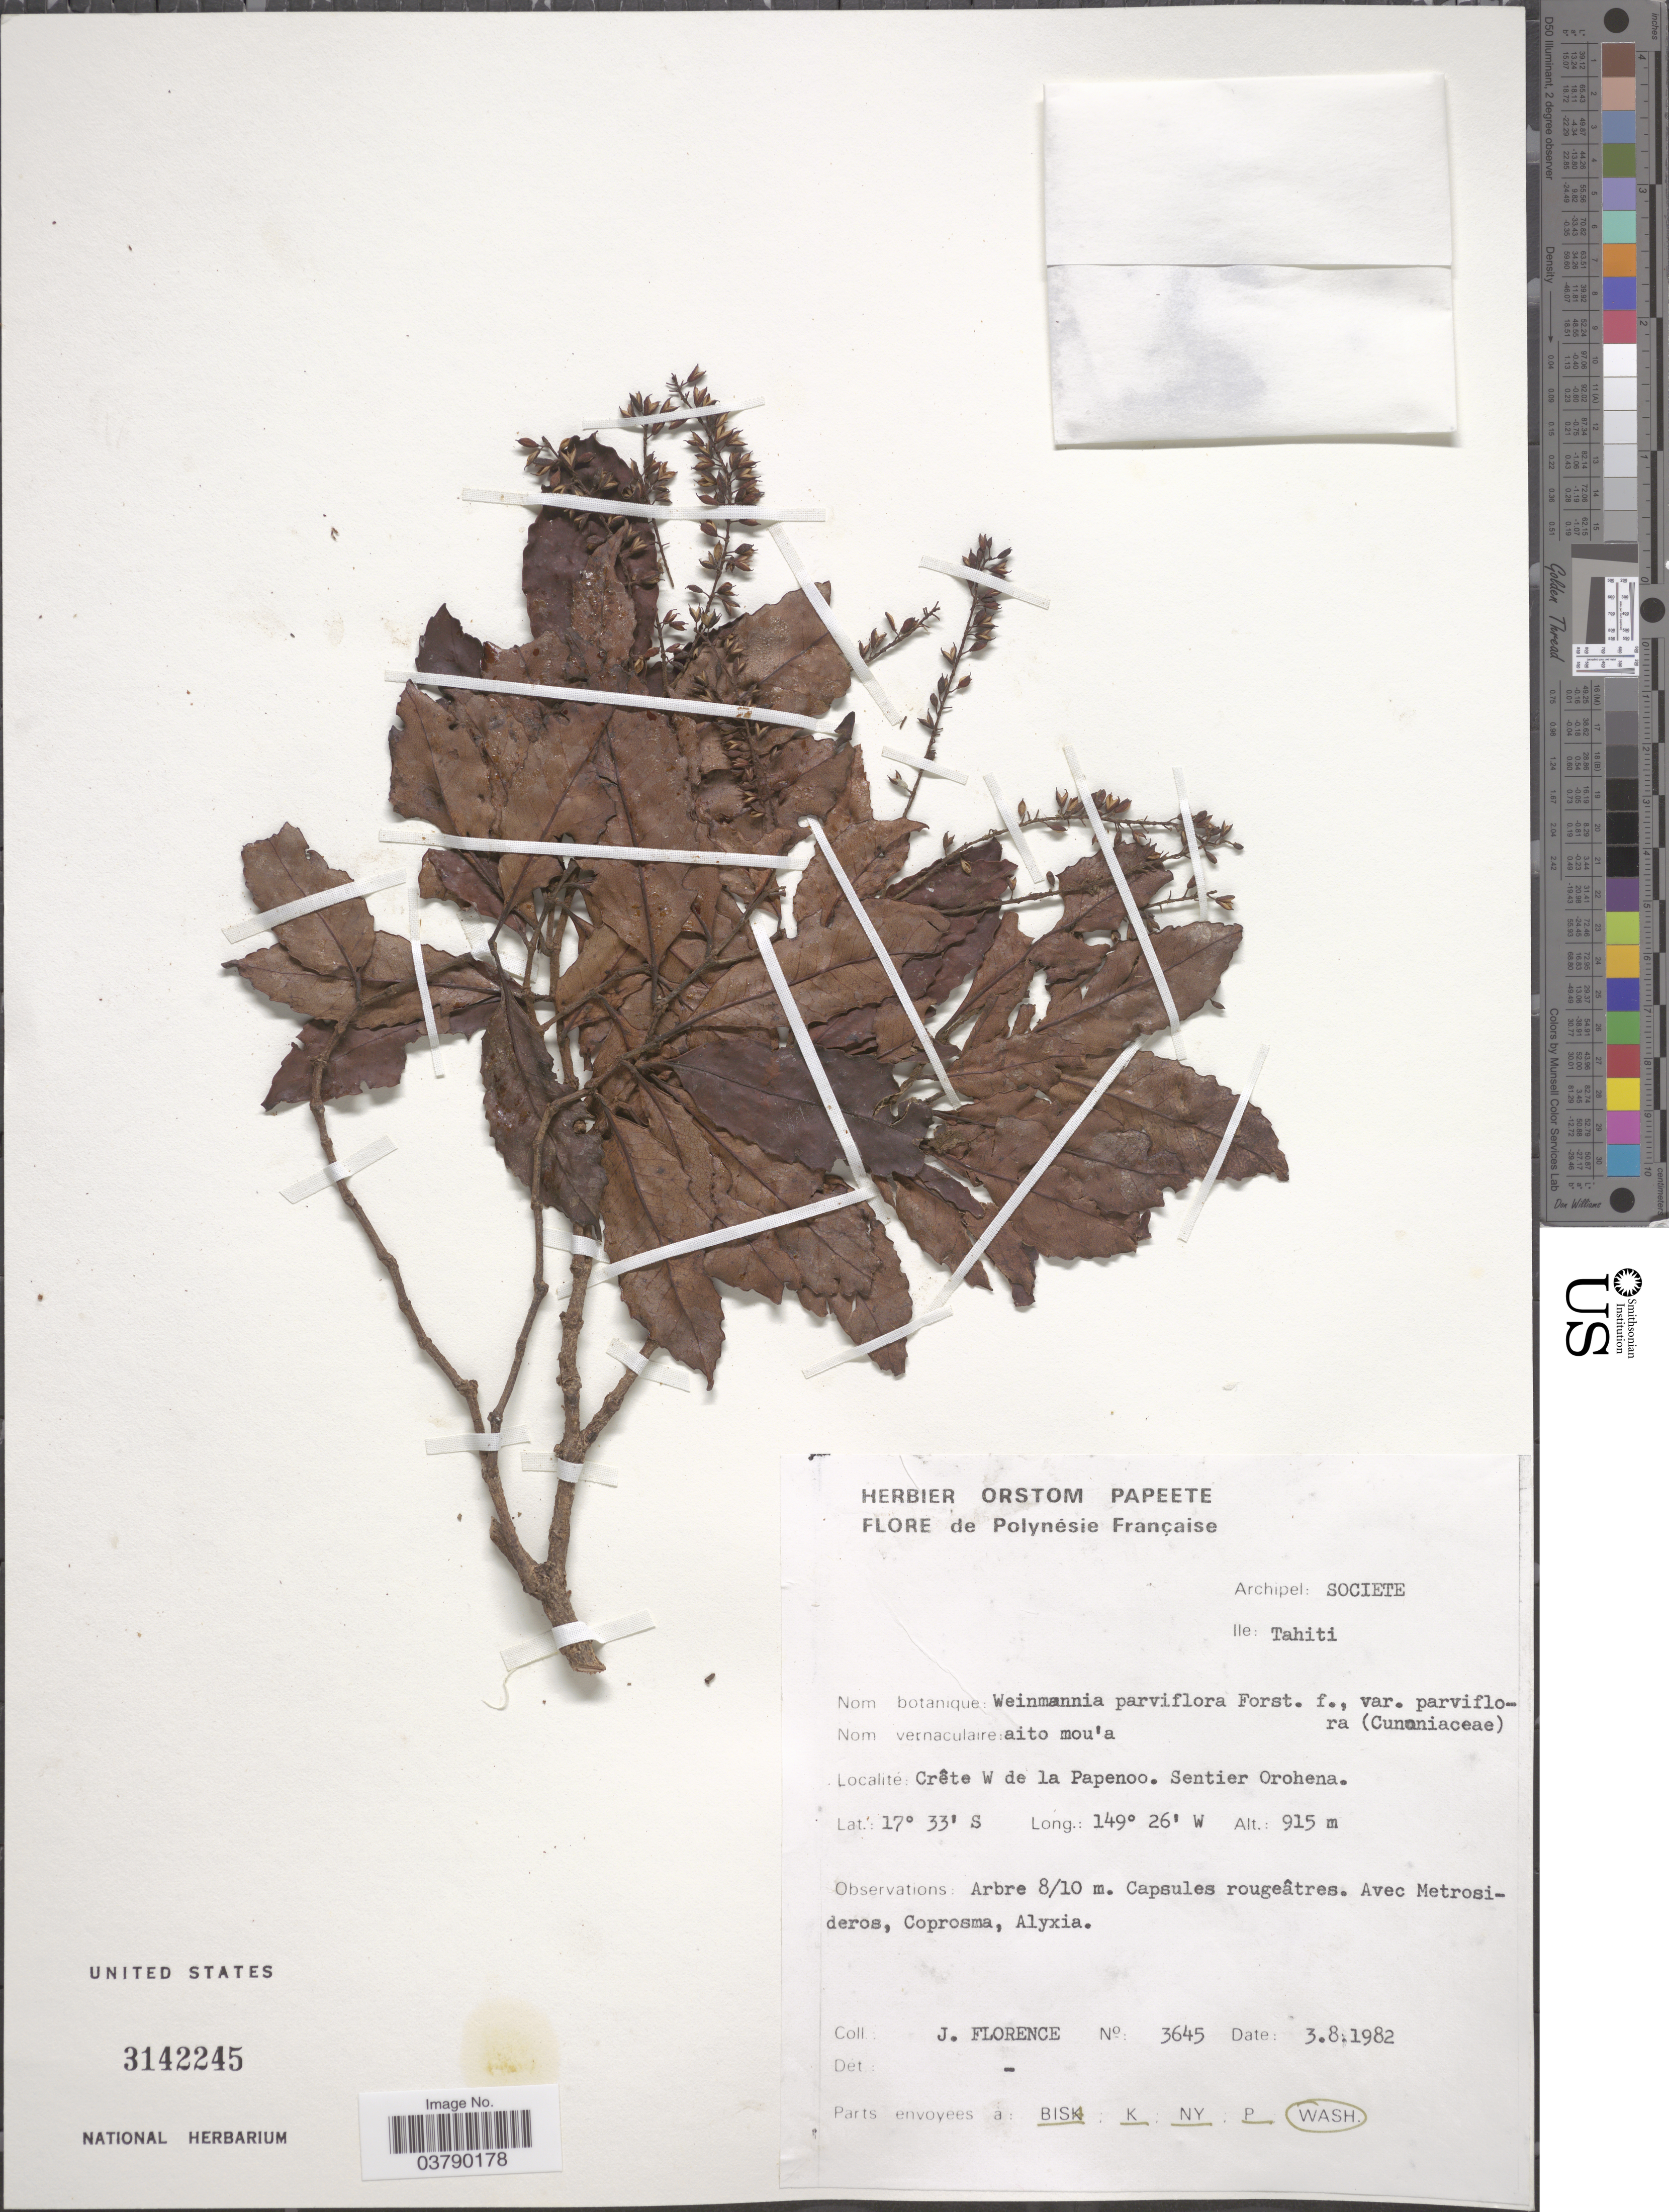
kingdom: Plantae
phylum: Tracheophyta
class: Magnoliopsida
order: Oxalidales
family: Cunoniaceae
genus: Pterophylla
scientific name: Pterophylla parviflora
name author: (G. Forst.) Pillon & H.C. Hopkins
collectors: J. Florence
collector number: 3645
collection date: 1982-08-03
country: French Polynesia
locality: Archipel: Societe, Ile: Tahiti. Crête W de la Papenoo. Sentier Orohena.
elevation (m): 915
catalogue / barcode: US 3142245